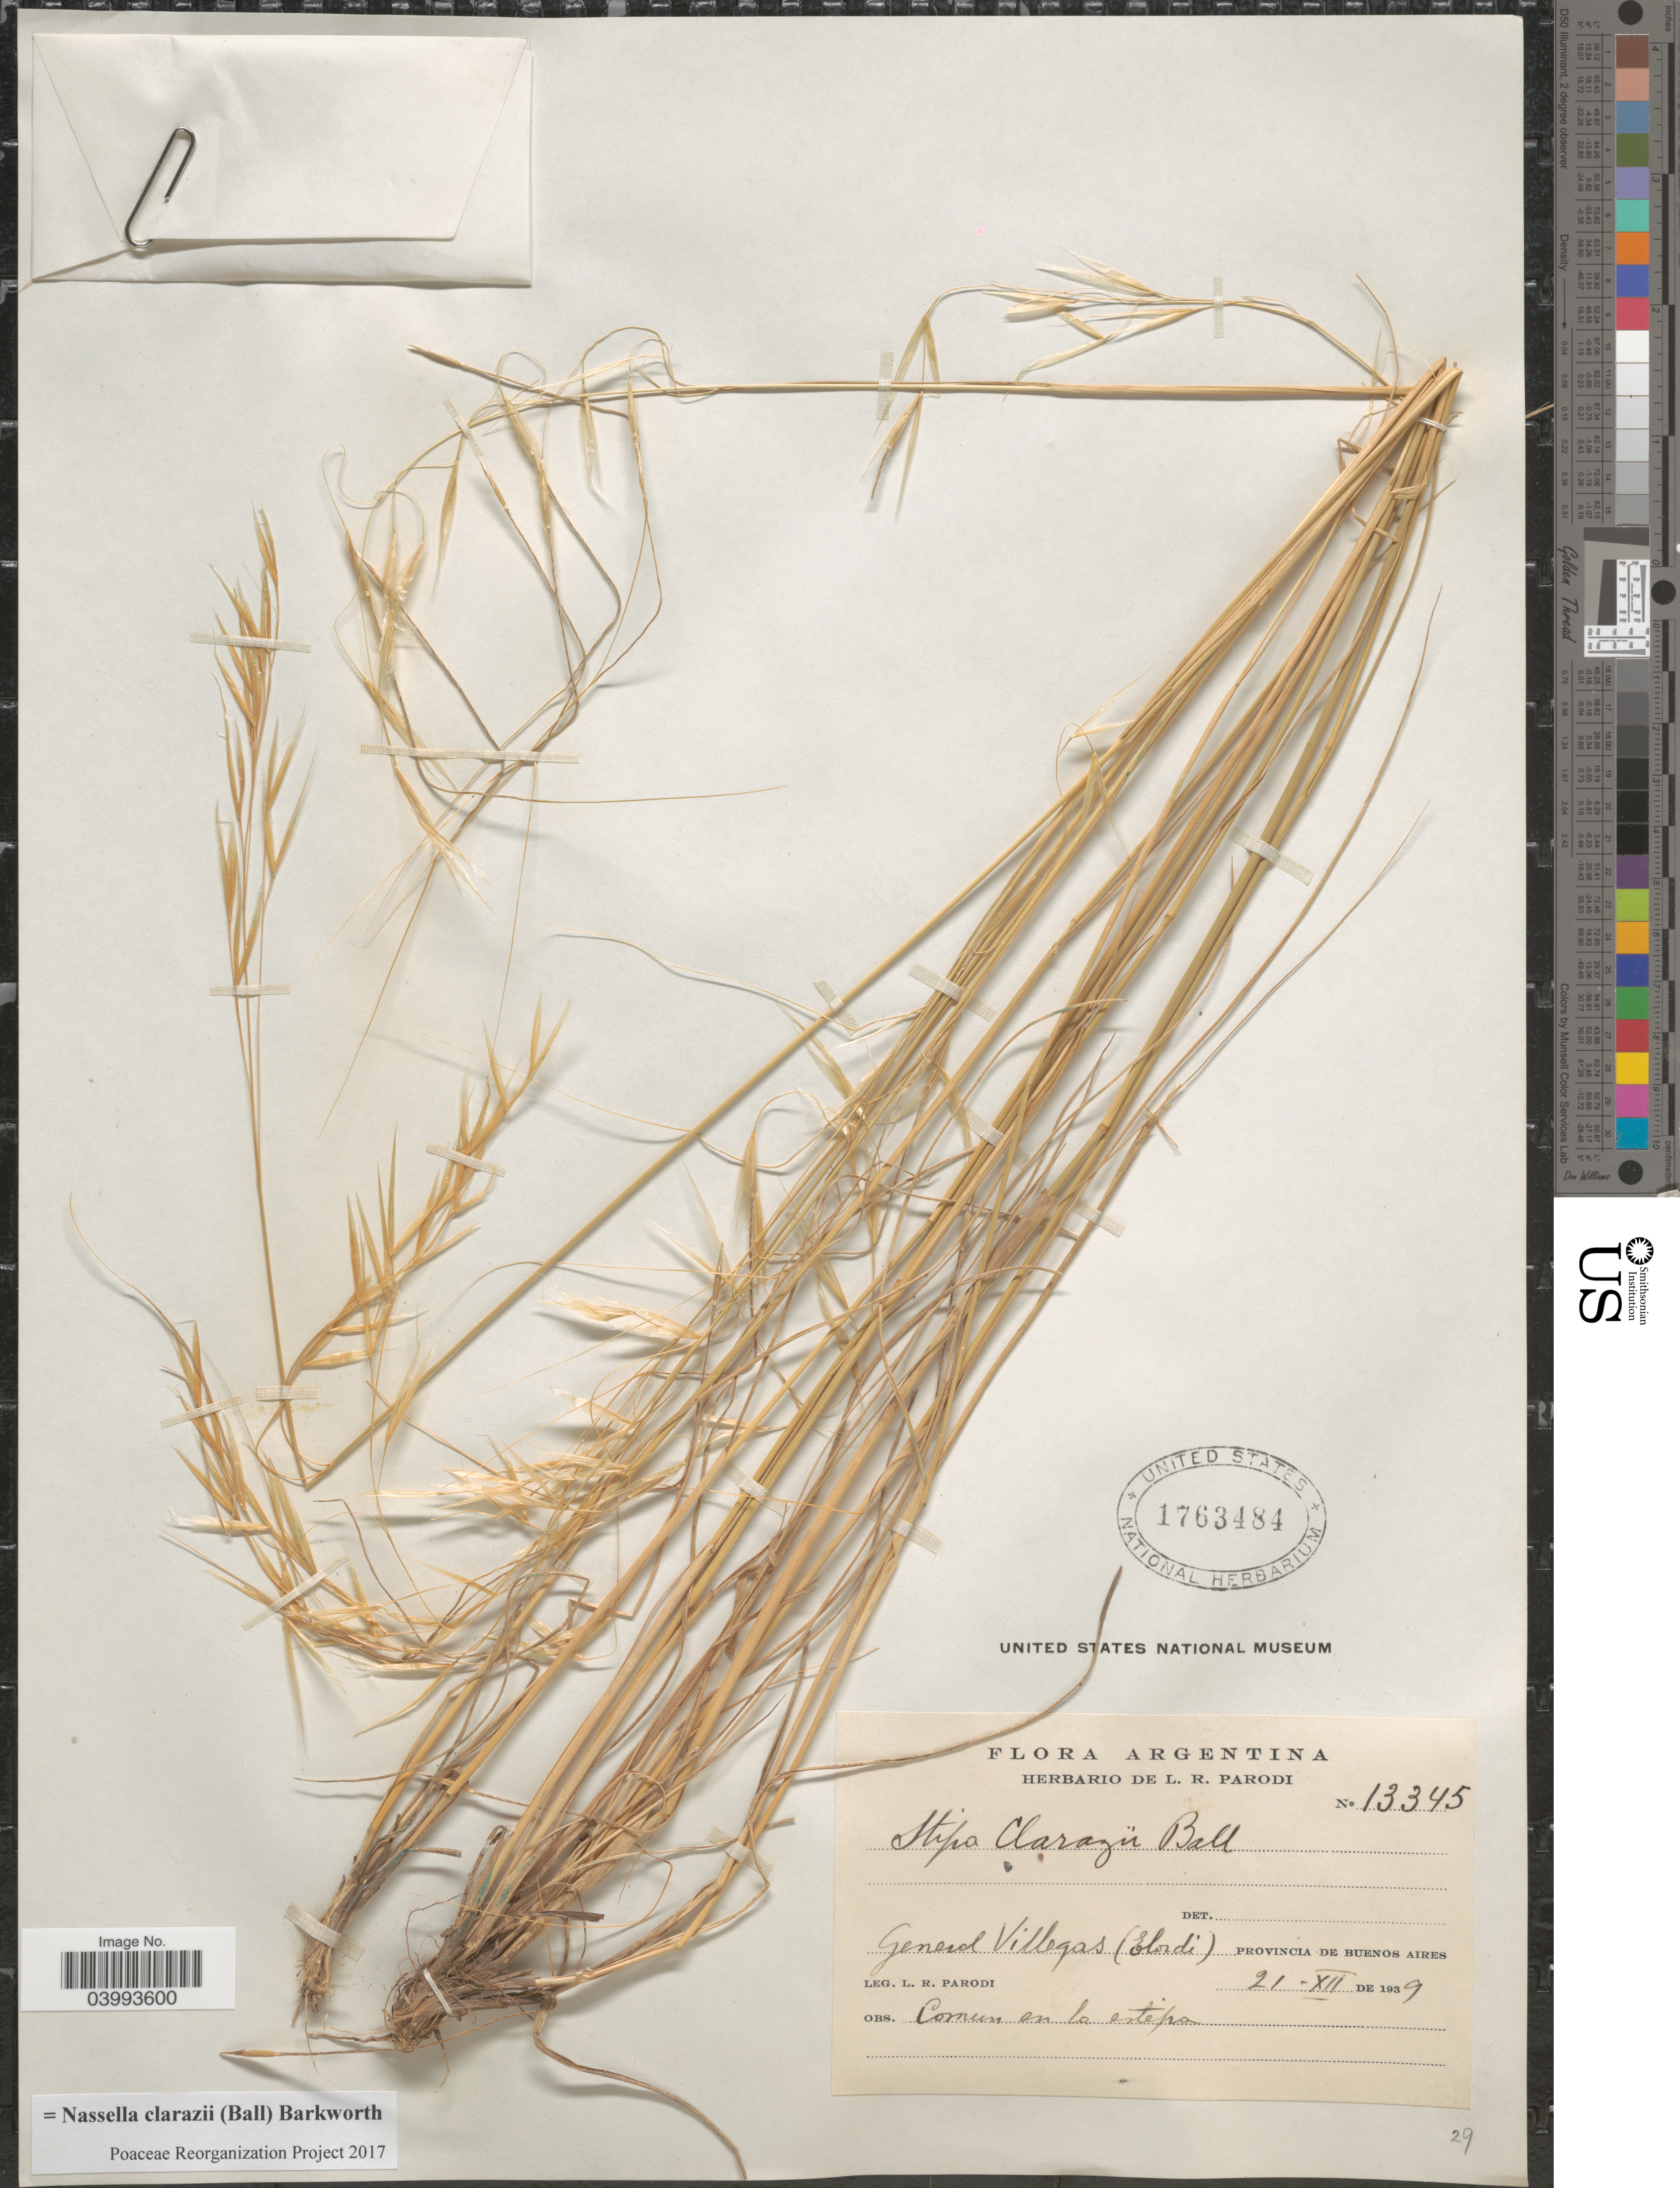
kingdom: Plantae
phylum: Tracheophyta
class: Liliopsida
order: Poales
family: Poaceae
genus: Nassella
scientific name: Nassella clarazii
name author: (Ball) Barkworth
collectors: L. R. Parodi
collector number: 13345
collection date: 1939-12-21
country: Argentina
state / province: Buenos Aires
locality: General Villegas (Elordi).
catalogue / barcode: US 1763484